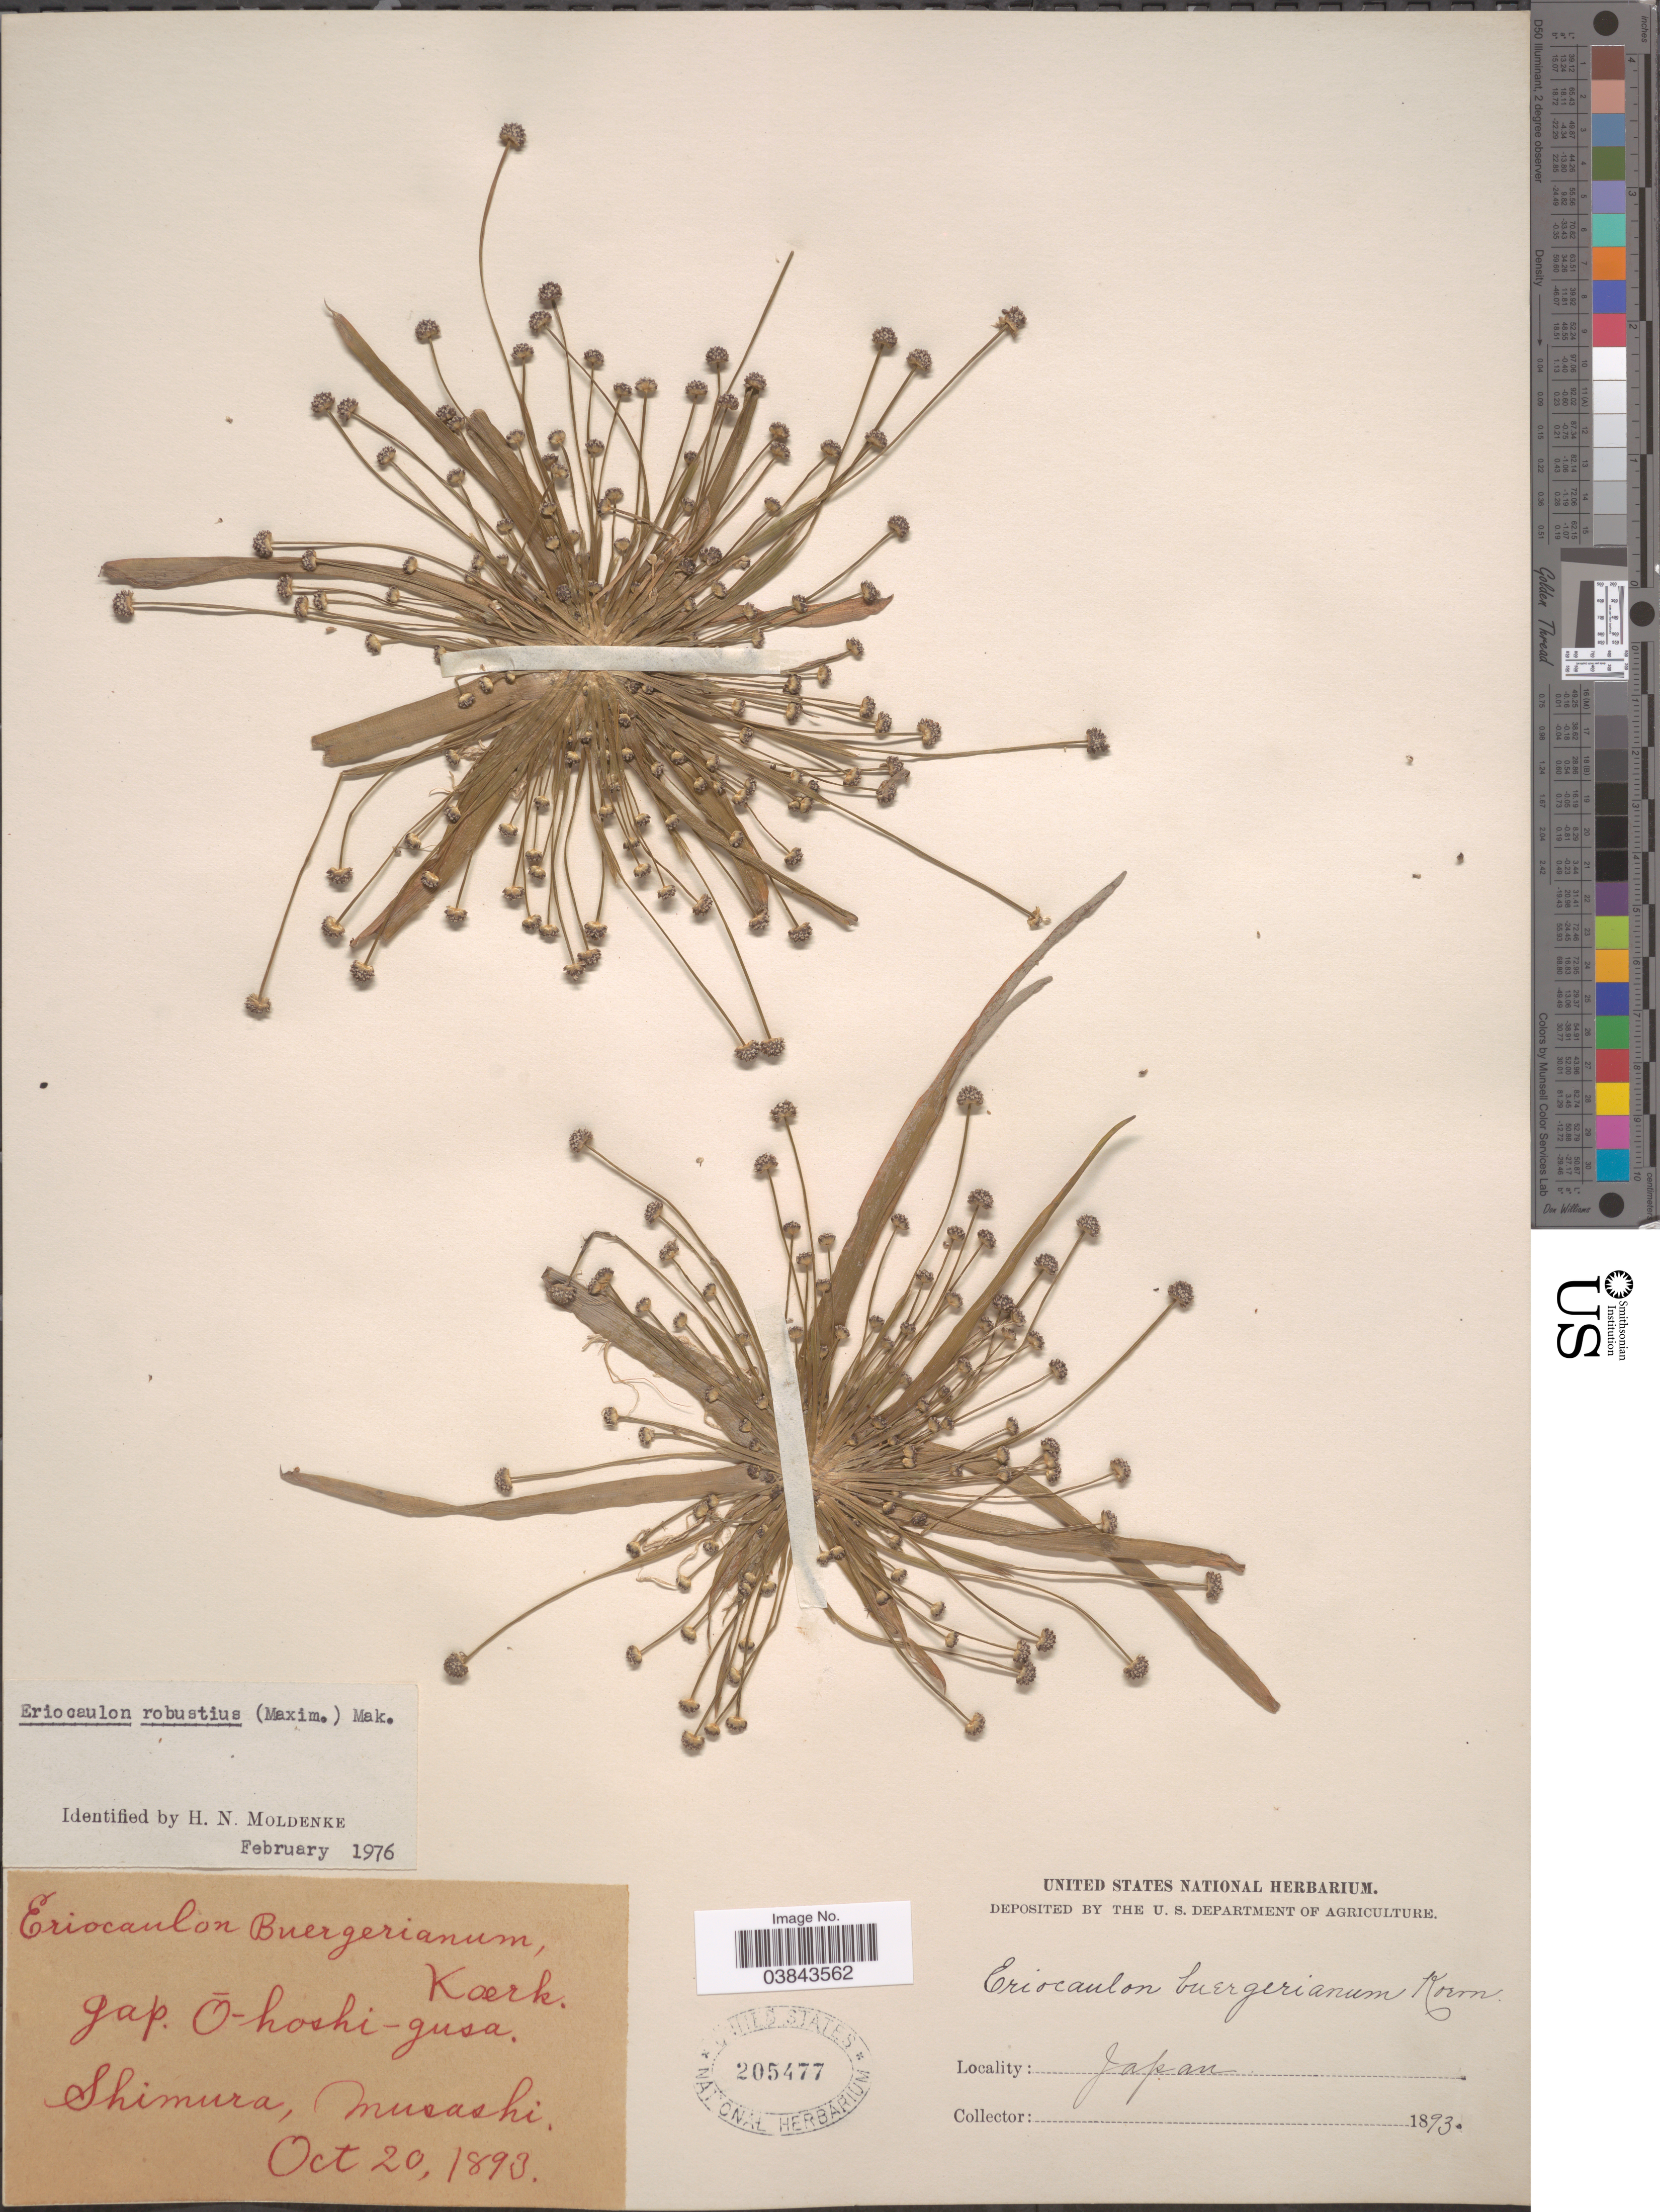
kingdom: Plantae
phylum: Tracheophyta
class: Liliopsida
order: Poales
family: Eriocaulaceae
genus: Eriocaulon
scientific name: Eriocaulon robustium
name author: (Maxim.) Makino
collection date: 1893-10-20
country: Japan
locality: Shimura, musashi.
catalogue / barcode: US 205477